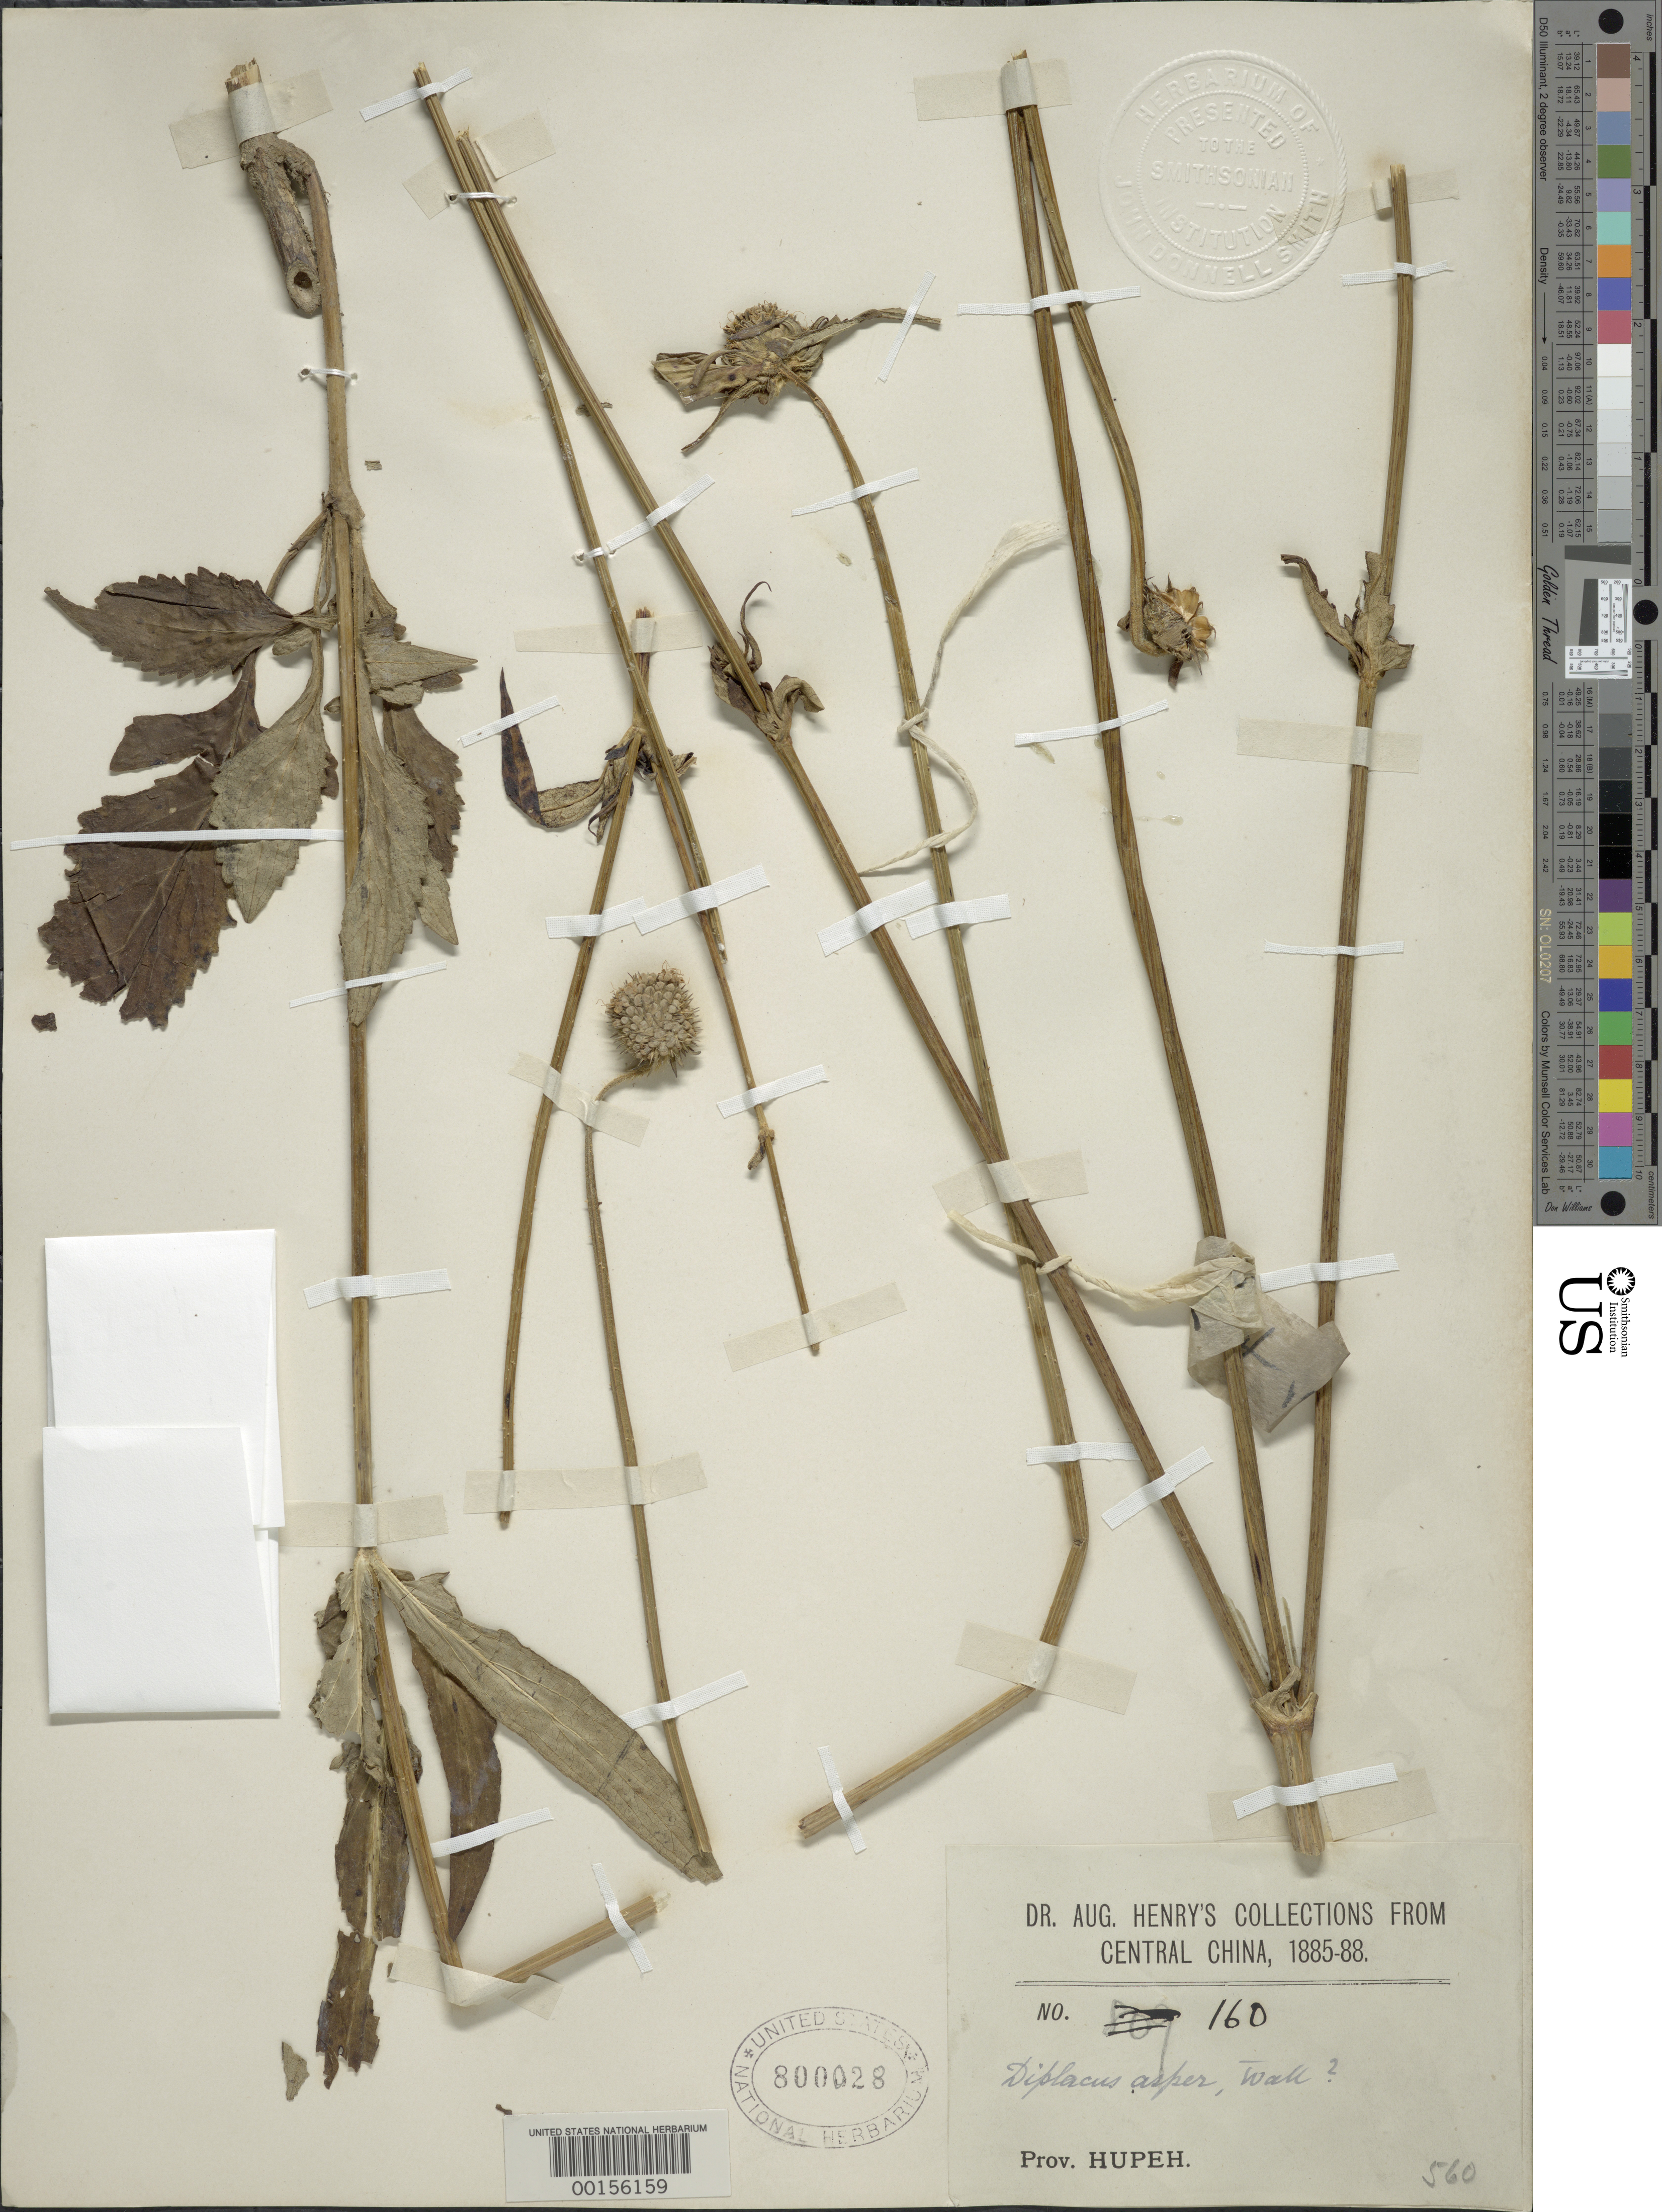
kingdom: Plantae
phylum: Tracheophyta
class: Magnoliopsida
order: Dipsacales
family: Caprifoliaceae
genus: Dipsacus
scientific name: Dipsacus asper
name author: Wall.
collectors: A. Henry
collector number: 160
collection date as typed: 1885 to -- --- 1888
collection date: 1885/1888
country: China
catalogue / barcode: US 800028